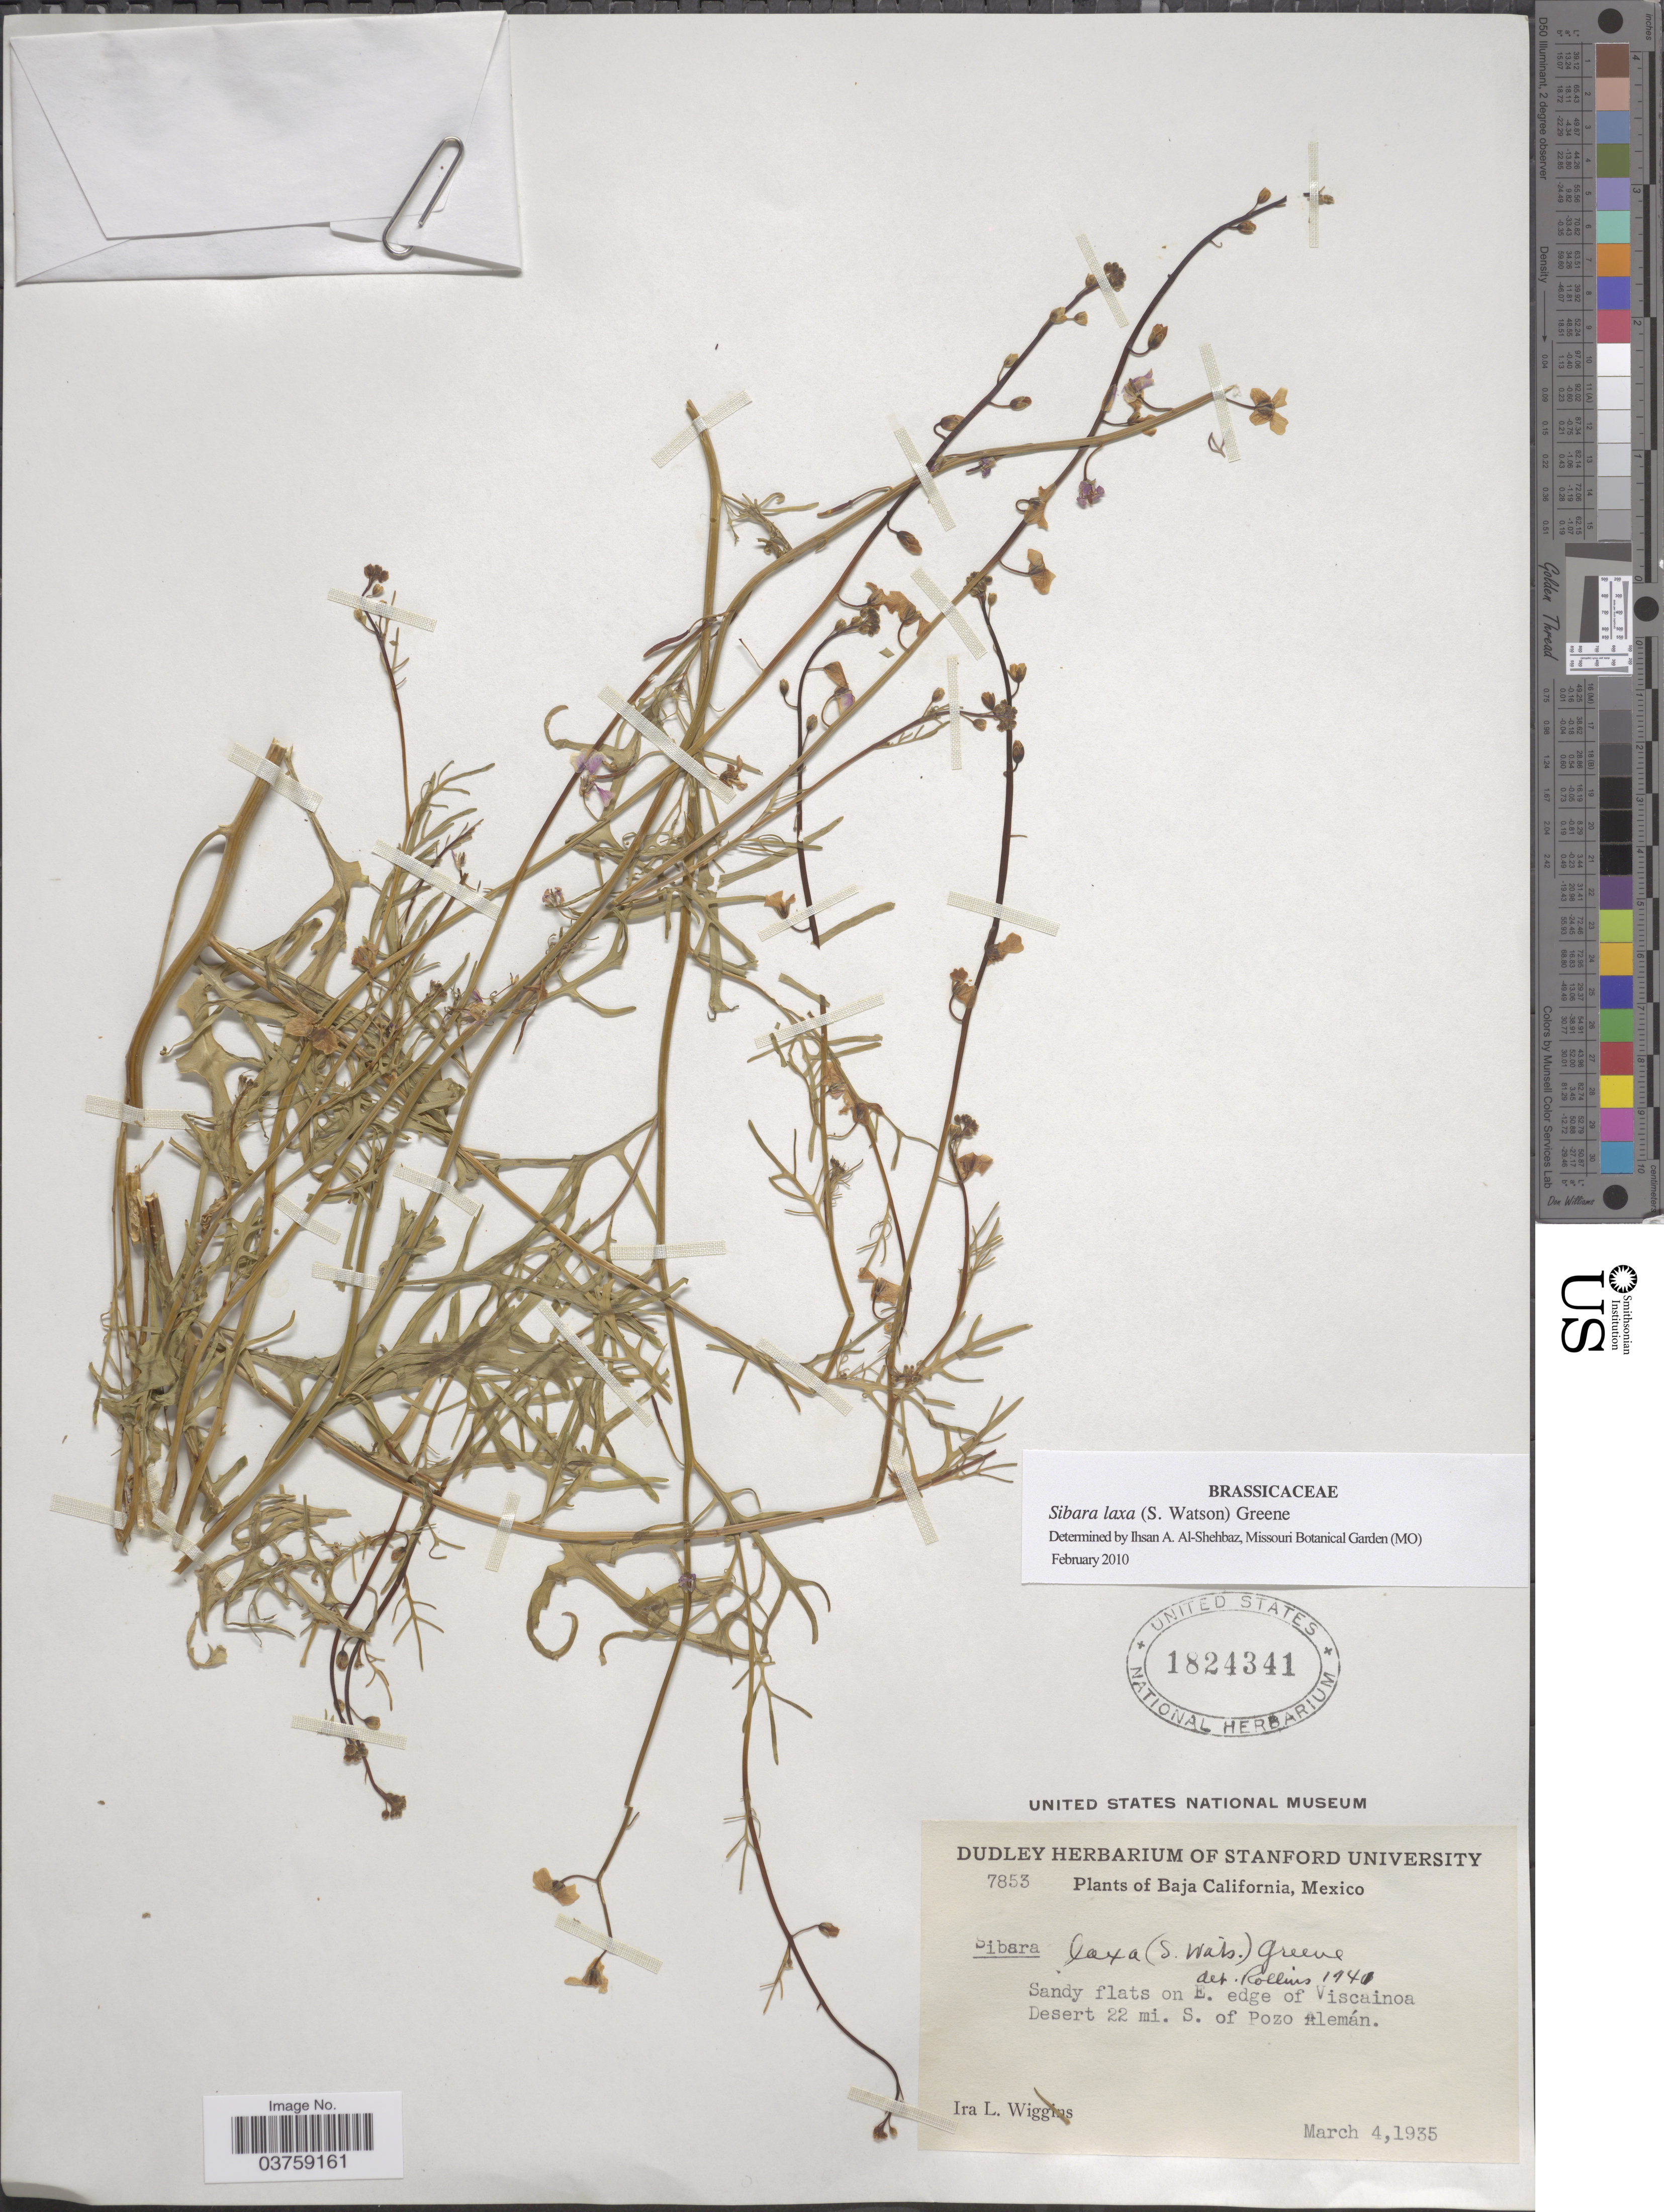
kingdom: Plantae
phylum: Tracheophyta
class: Magnoliopsida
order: Brassicales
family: Brassicaceae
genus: Sibara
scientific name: Sibara laxa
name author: (S. Watson) Greene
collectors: I. L. Wiggins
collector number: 7853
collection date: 1935-03-04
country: Mexico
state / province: Baja California Sur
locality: Sandy flats on E. edge of Viscainoa Desert 22 mi. S. of Pozo Alemán.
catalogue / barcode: US 1824341